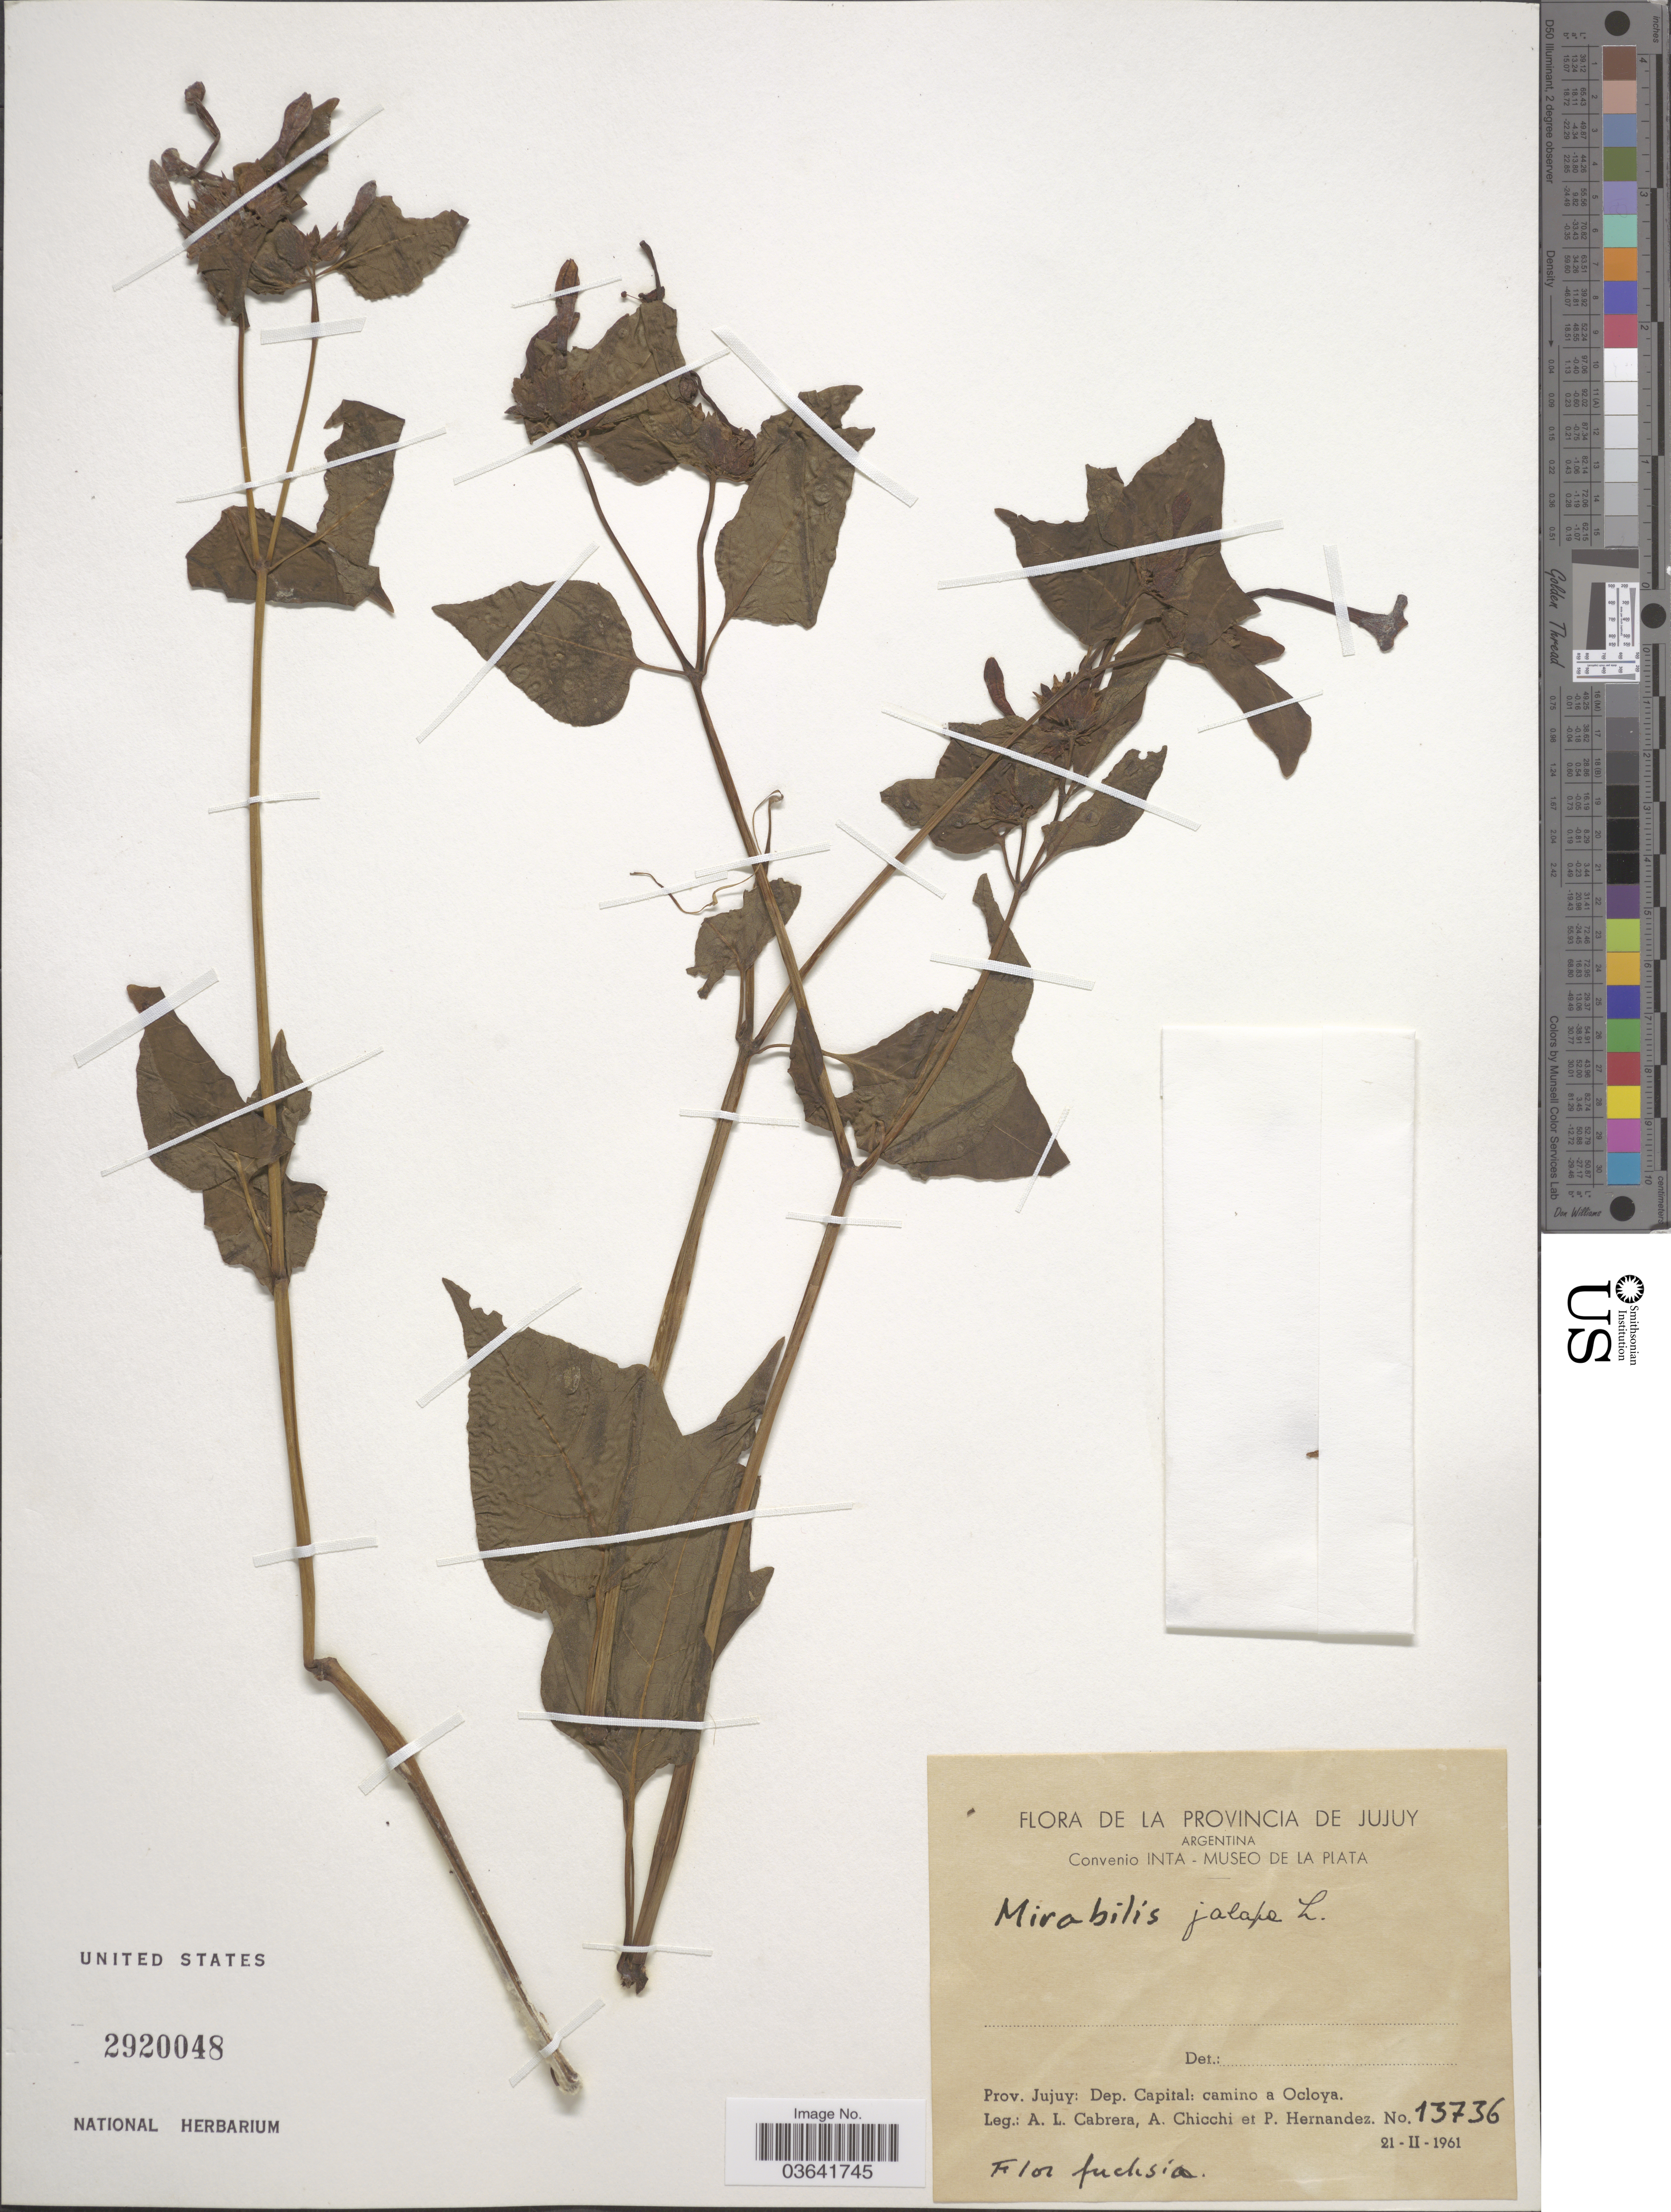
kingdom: Plantae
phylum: Tracheophyta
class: Magnoliopsida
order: Caryophyllales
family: Nyctaginaceae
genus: Mirabilis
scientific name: Mirabilis jalapa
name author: L.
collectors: A. L. Cabrera, A. Chicchi & P. Hernandez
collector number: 13736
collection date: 1961-02-21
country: Argentina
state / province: Jujuy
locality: Dep. Capital: camino a Ocloya.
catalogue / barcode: US 2920048